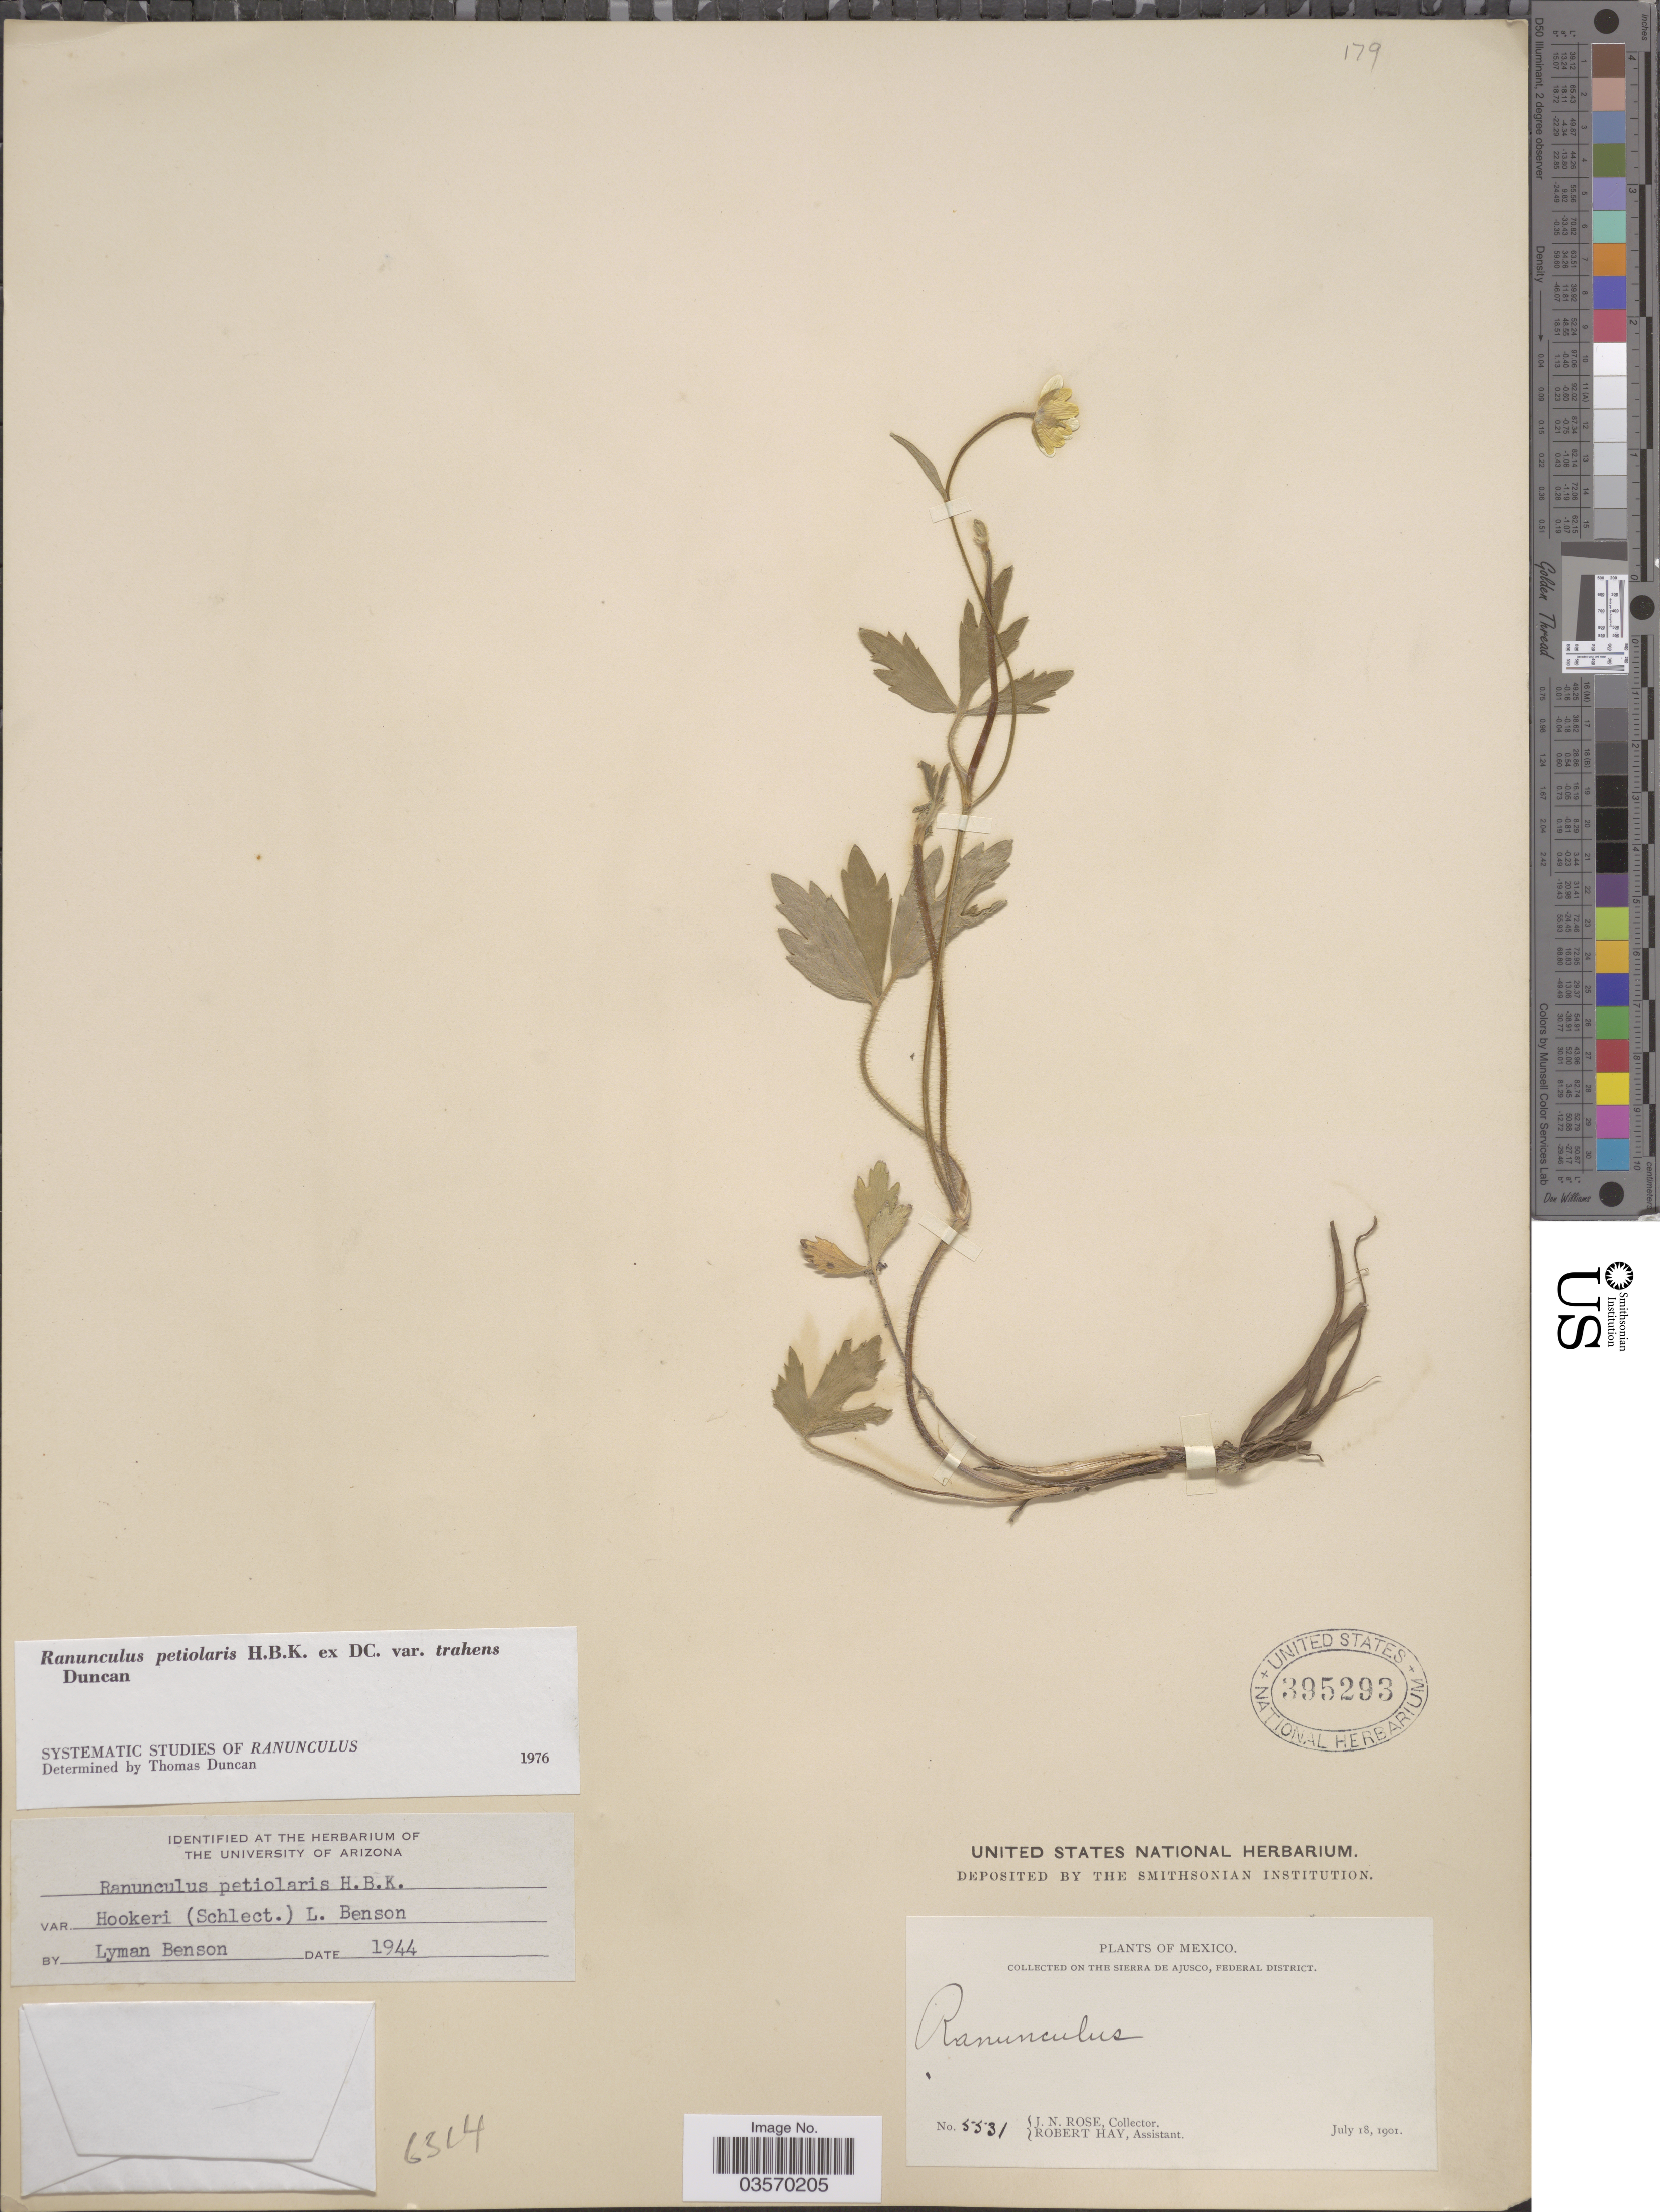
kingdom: Plantae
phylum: Tracheophyta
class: Magnoliopsida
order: Ranunculales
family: Ranunculaceae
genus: Ranunculus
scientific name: Ranunculus petiolaris var. trahens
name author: Kunth ex DC.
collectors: J. N. Rose & R. Hay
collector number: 5531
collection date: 1901-07-18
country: Mexico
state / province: Distrito Federal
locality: On the Sierra de Ajusco, Federal District.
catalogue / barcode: US 395293